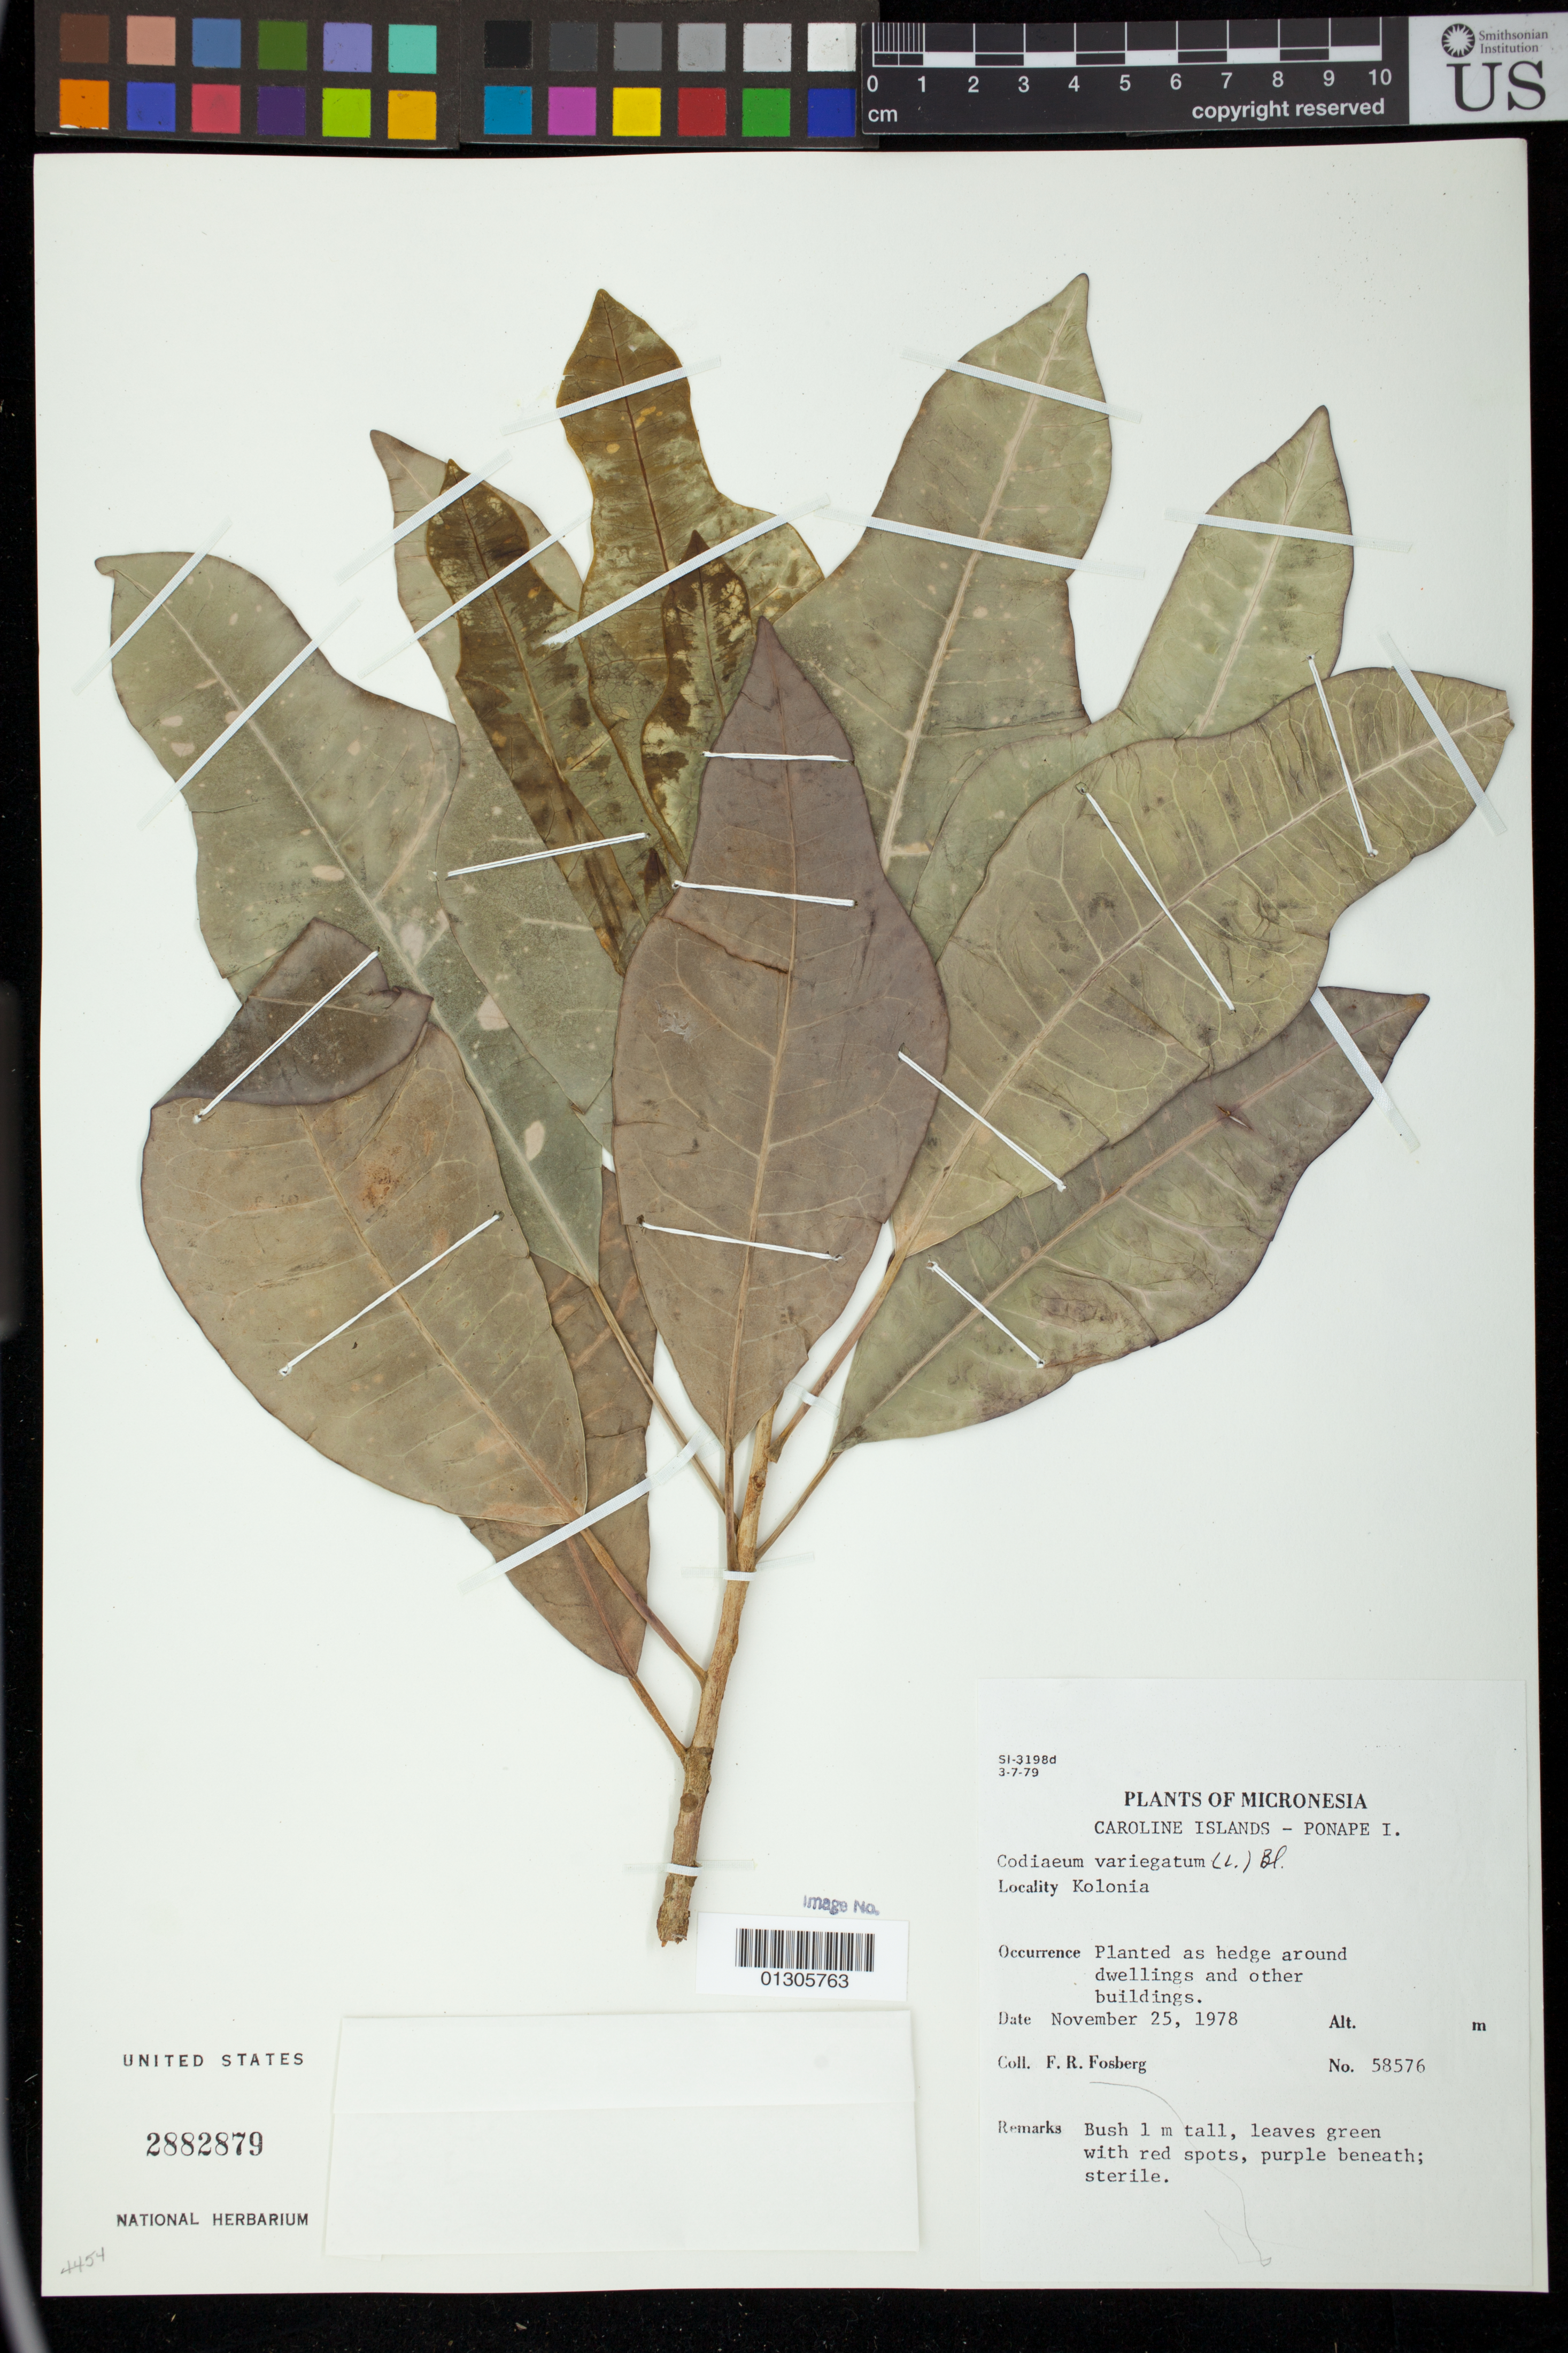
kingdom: Plantae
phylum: Tracheophyta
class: Magnoliopsida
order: Malpighiales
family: Euphorbiaceae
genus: Codiaeum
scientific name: Codiaeum variegatum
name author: (L.) Rumph. ex A. Juss.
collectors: F. R. Fosberg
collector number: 58576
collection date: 1978-11-25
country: Micronesia, Federated States of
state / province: Pohnpei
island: Pohnpei [Ponape]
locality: Kolonia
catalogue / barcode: US 2882879